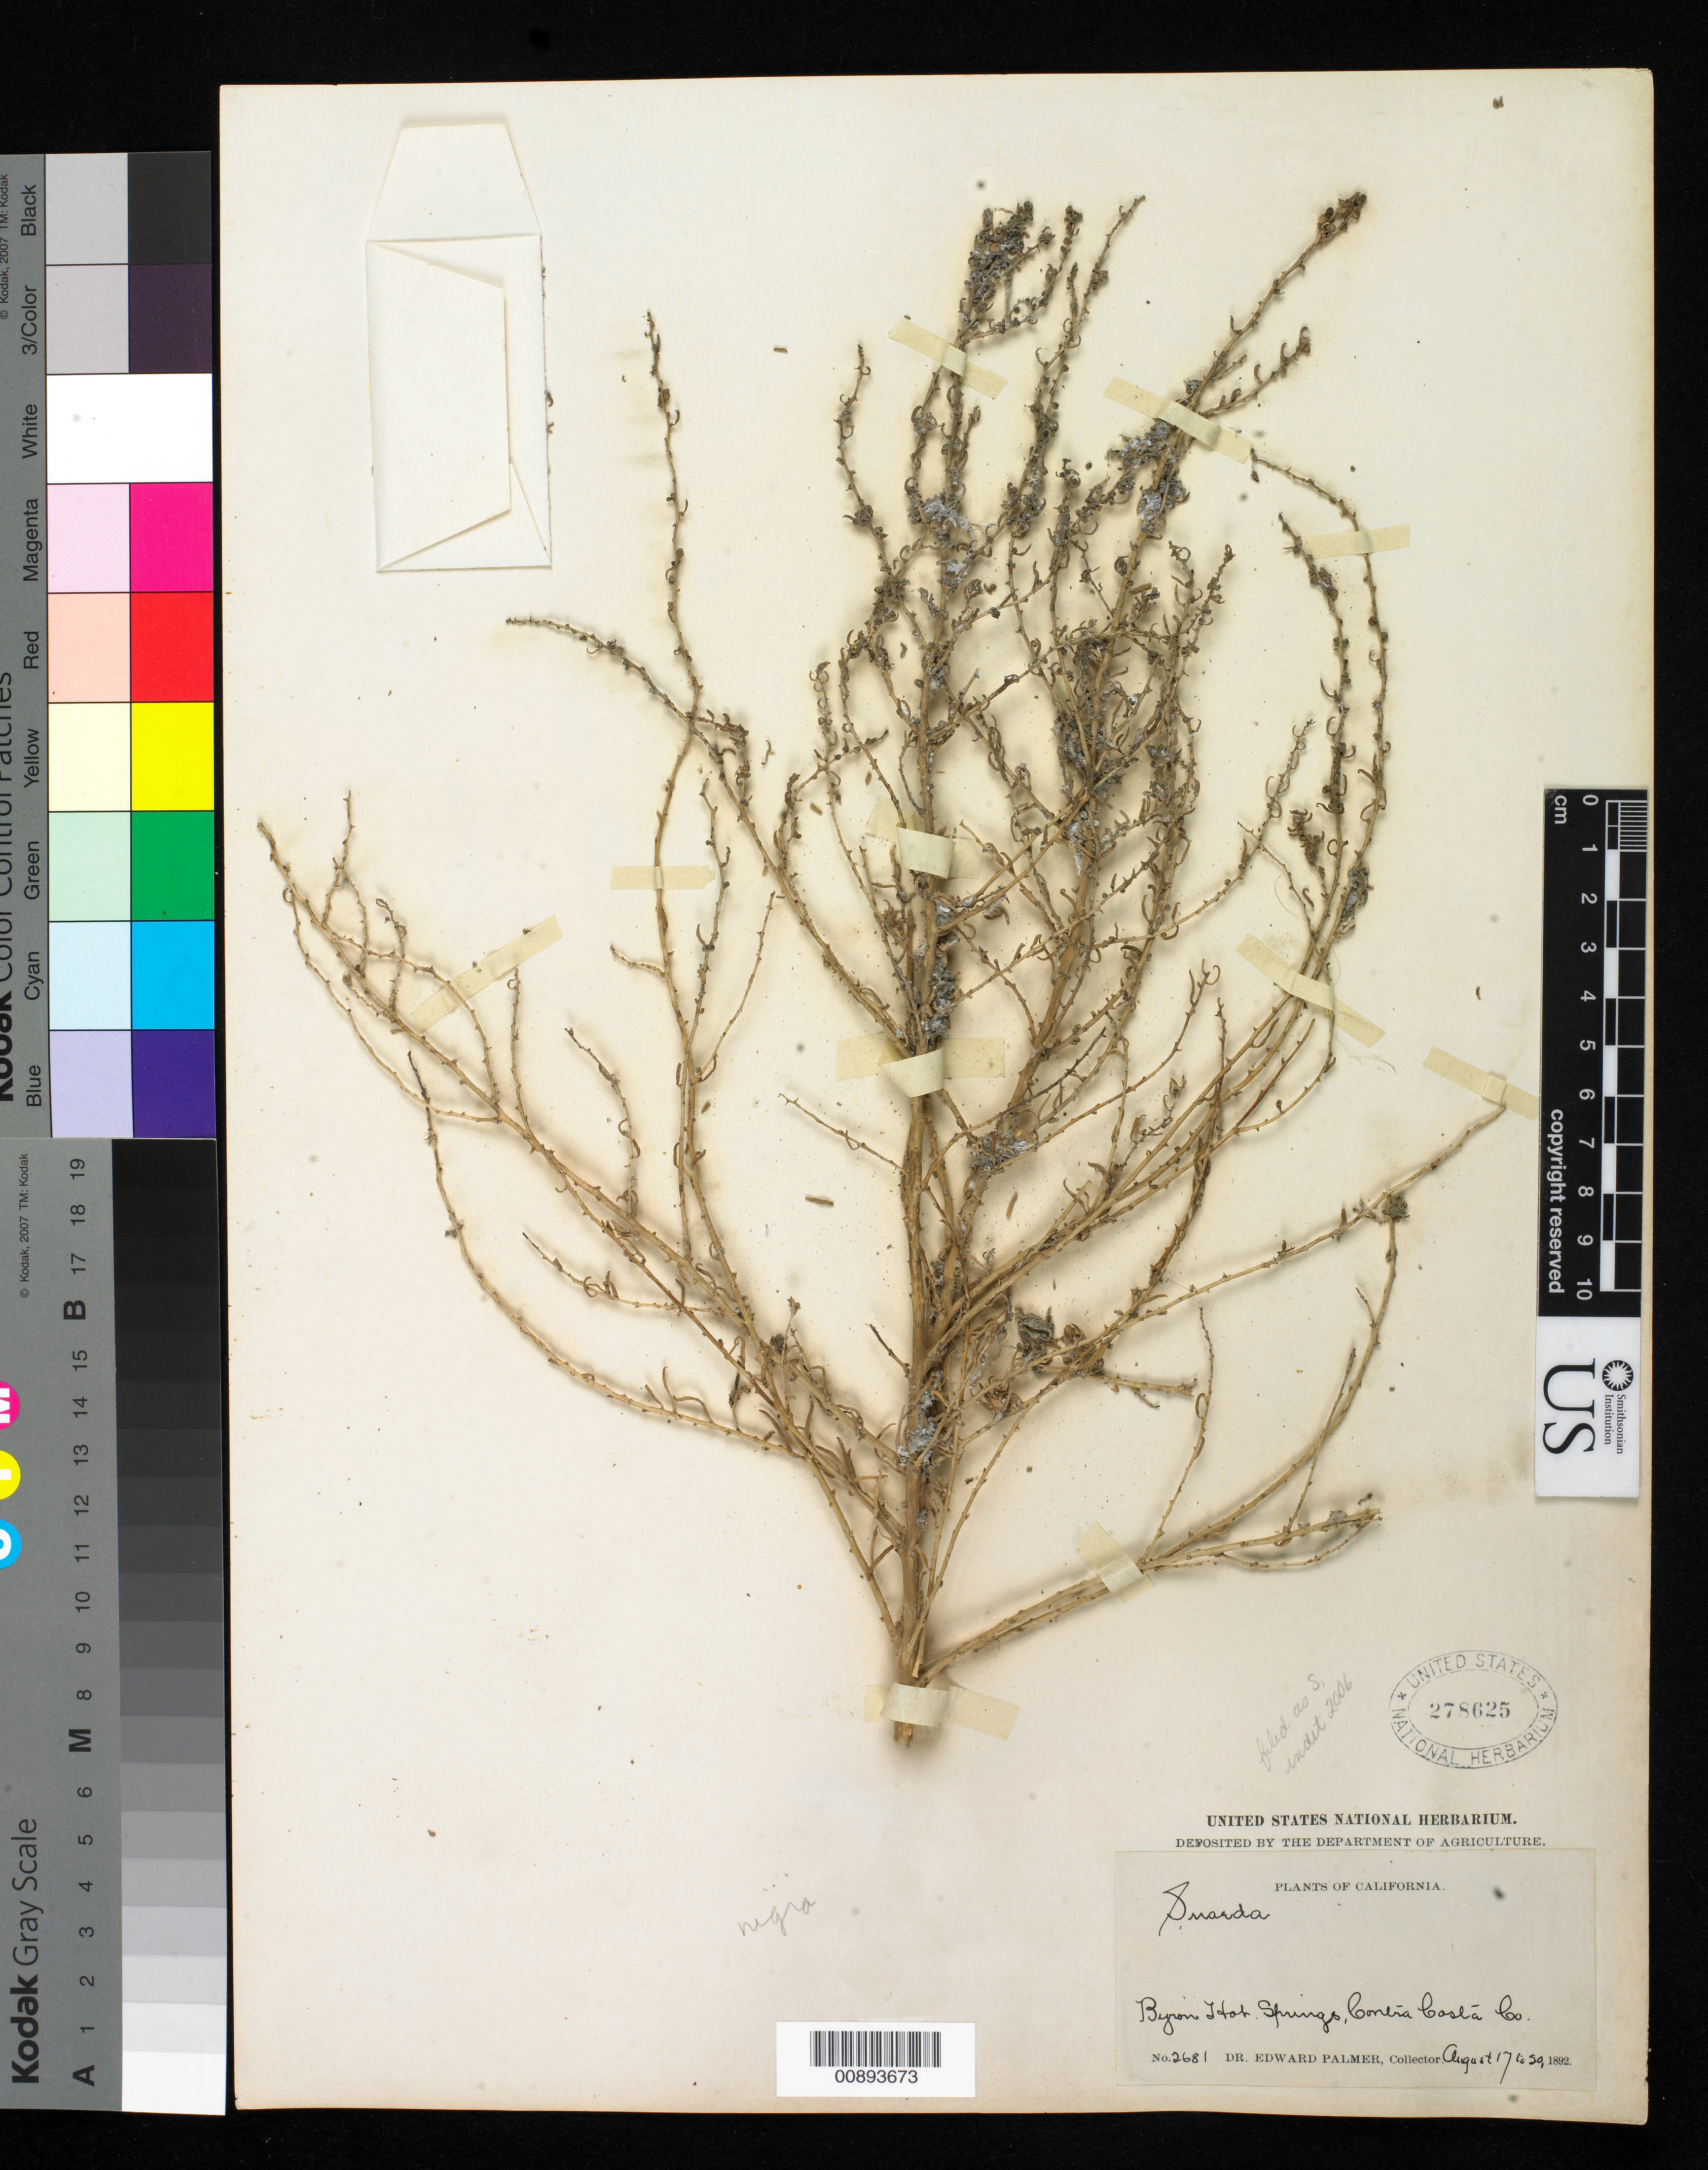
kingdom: Plantae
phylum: Tracheophyta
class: Magnoliopsida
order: Caryophyllales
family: Amaranthaceae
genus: Suaeda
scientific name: Suaeda sp.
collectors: E. Palmer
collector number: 2681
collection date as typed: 17 Aug 1892 to 20 Aug 1892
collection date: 1892-08-17/1892-08-20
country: United States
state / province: California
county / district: Contra Costa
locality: Byron Hot Springs, Contra Costa County, California.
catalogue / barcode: US 278625